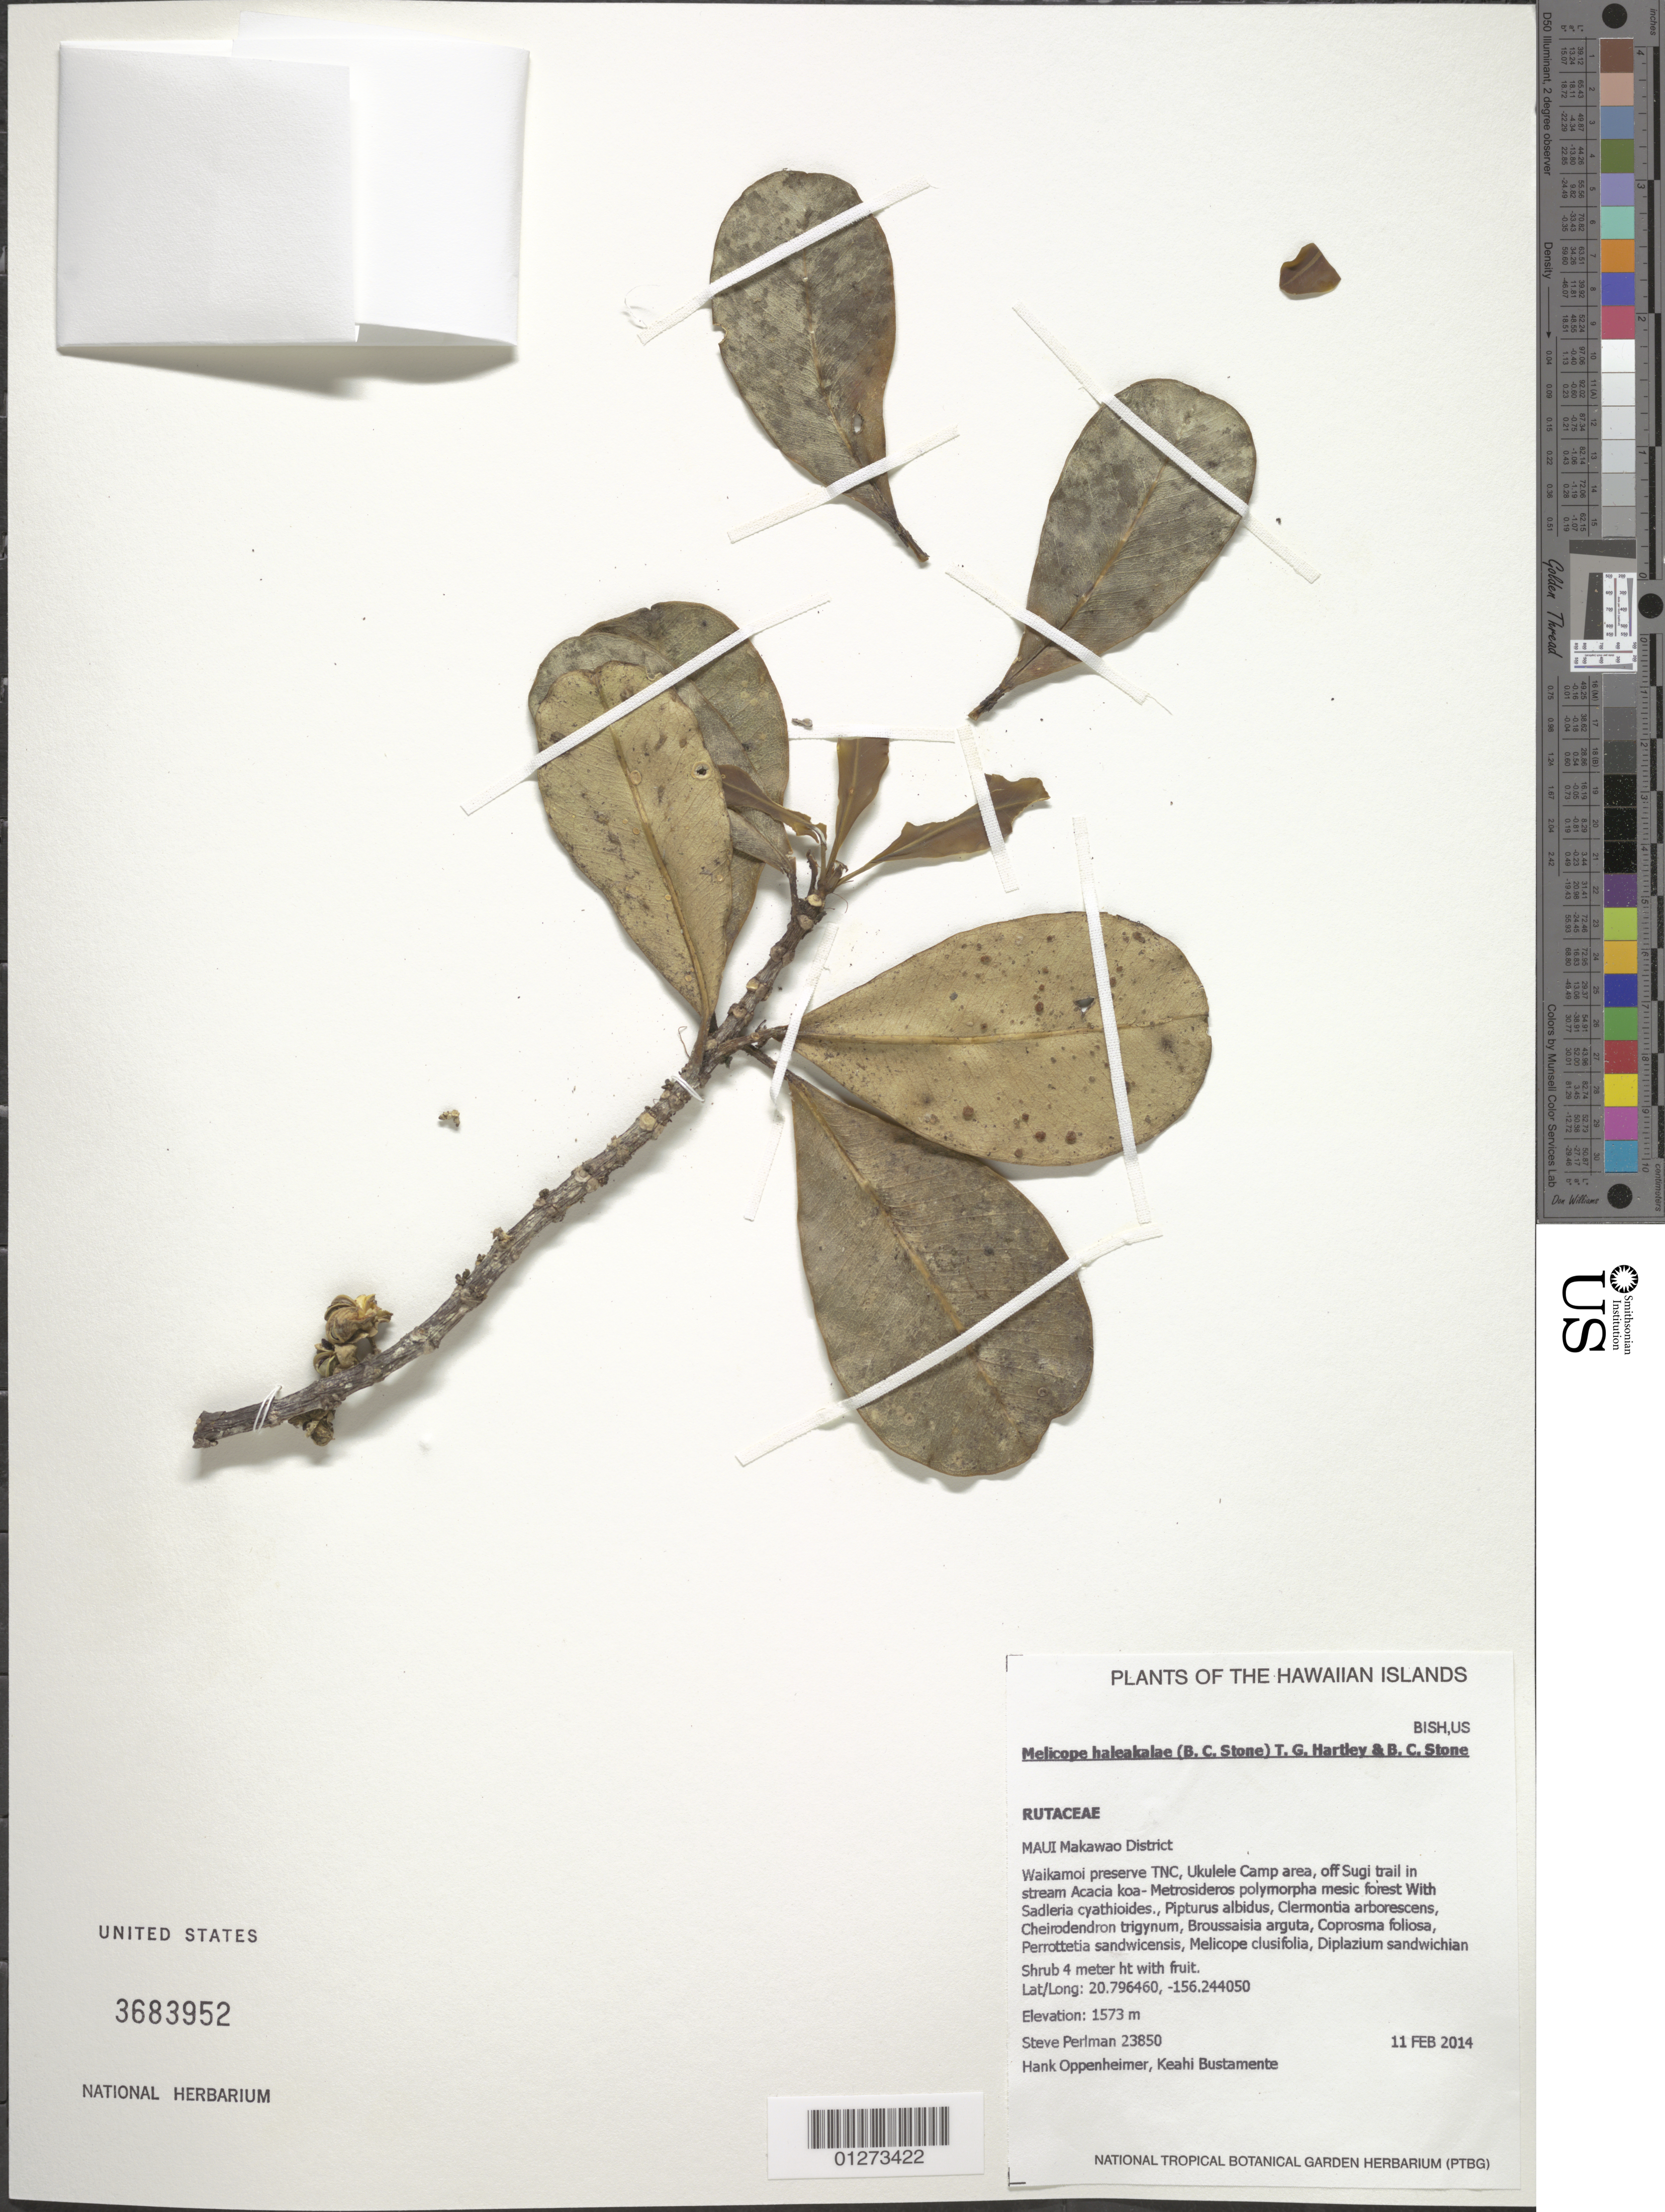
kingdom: Plantae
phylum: Tracheophyta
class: Magnoliopsida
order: Sapindales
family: Rutaceae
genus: Melicope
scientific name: Melicope haleakalae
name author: (B.C. Stone) T.G. Hartley & B.C. Stone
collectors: S. P. Perlman, H. L. Oppenheimer & K. M. Bustamente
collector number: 23850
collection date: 2014-02-11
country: United States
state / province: Hawaii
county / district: Maui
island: Maui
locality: Makawao District, Waikamoi Preserve TNC, Ukulele Camp area, off Sugi Trail in stream.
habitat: Mesic forest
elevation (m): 1573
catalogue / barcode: US 3683952